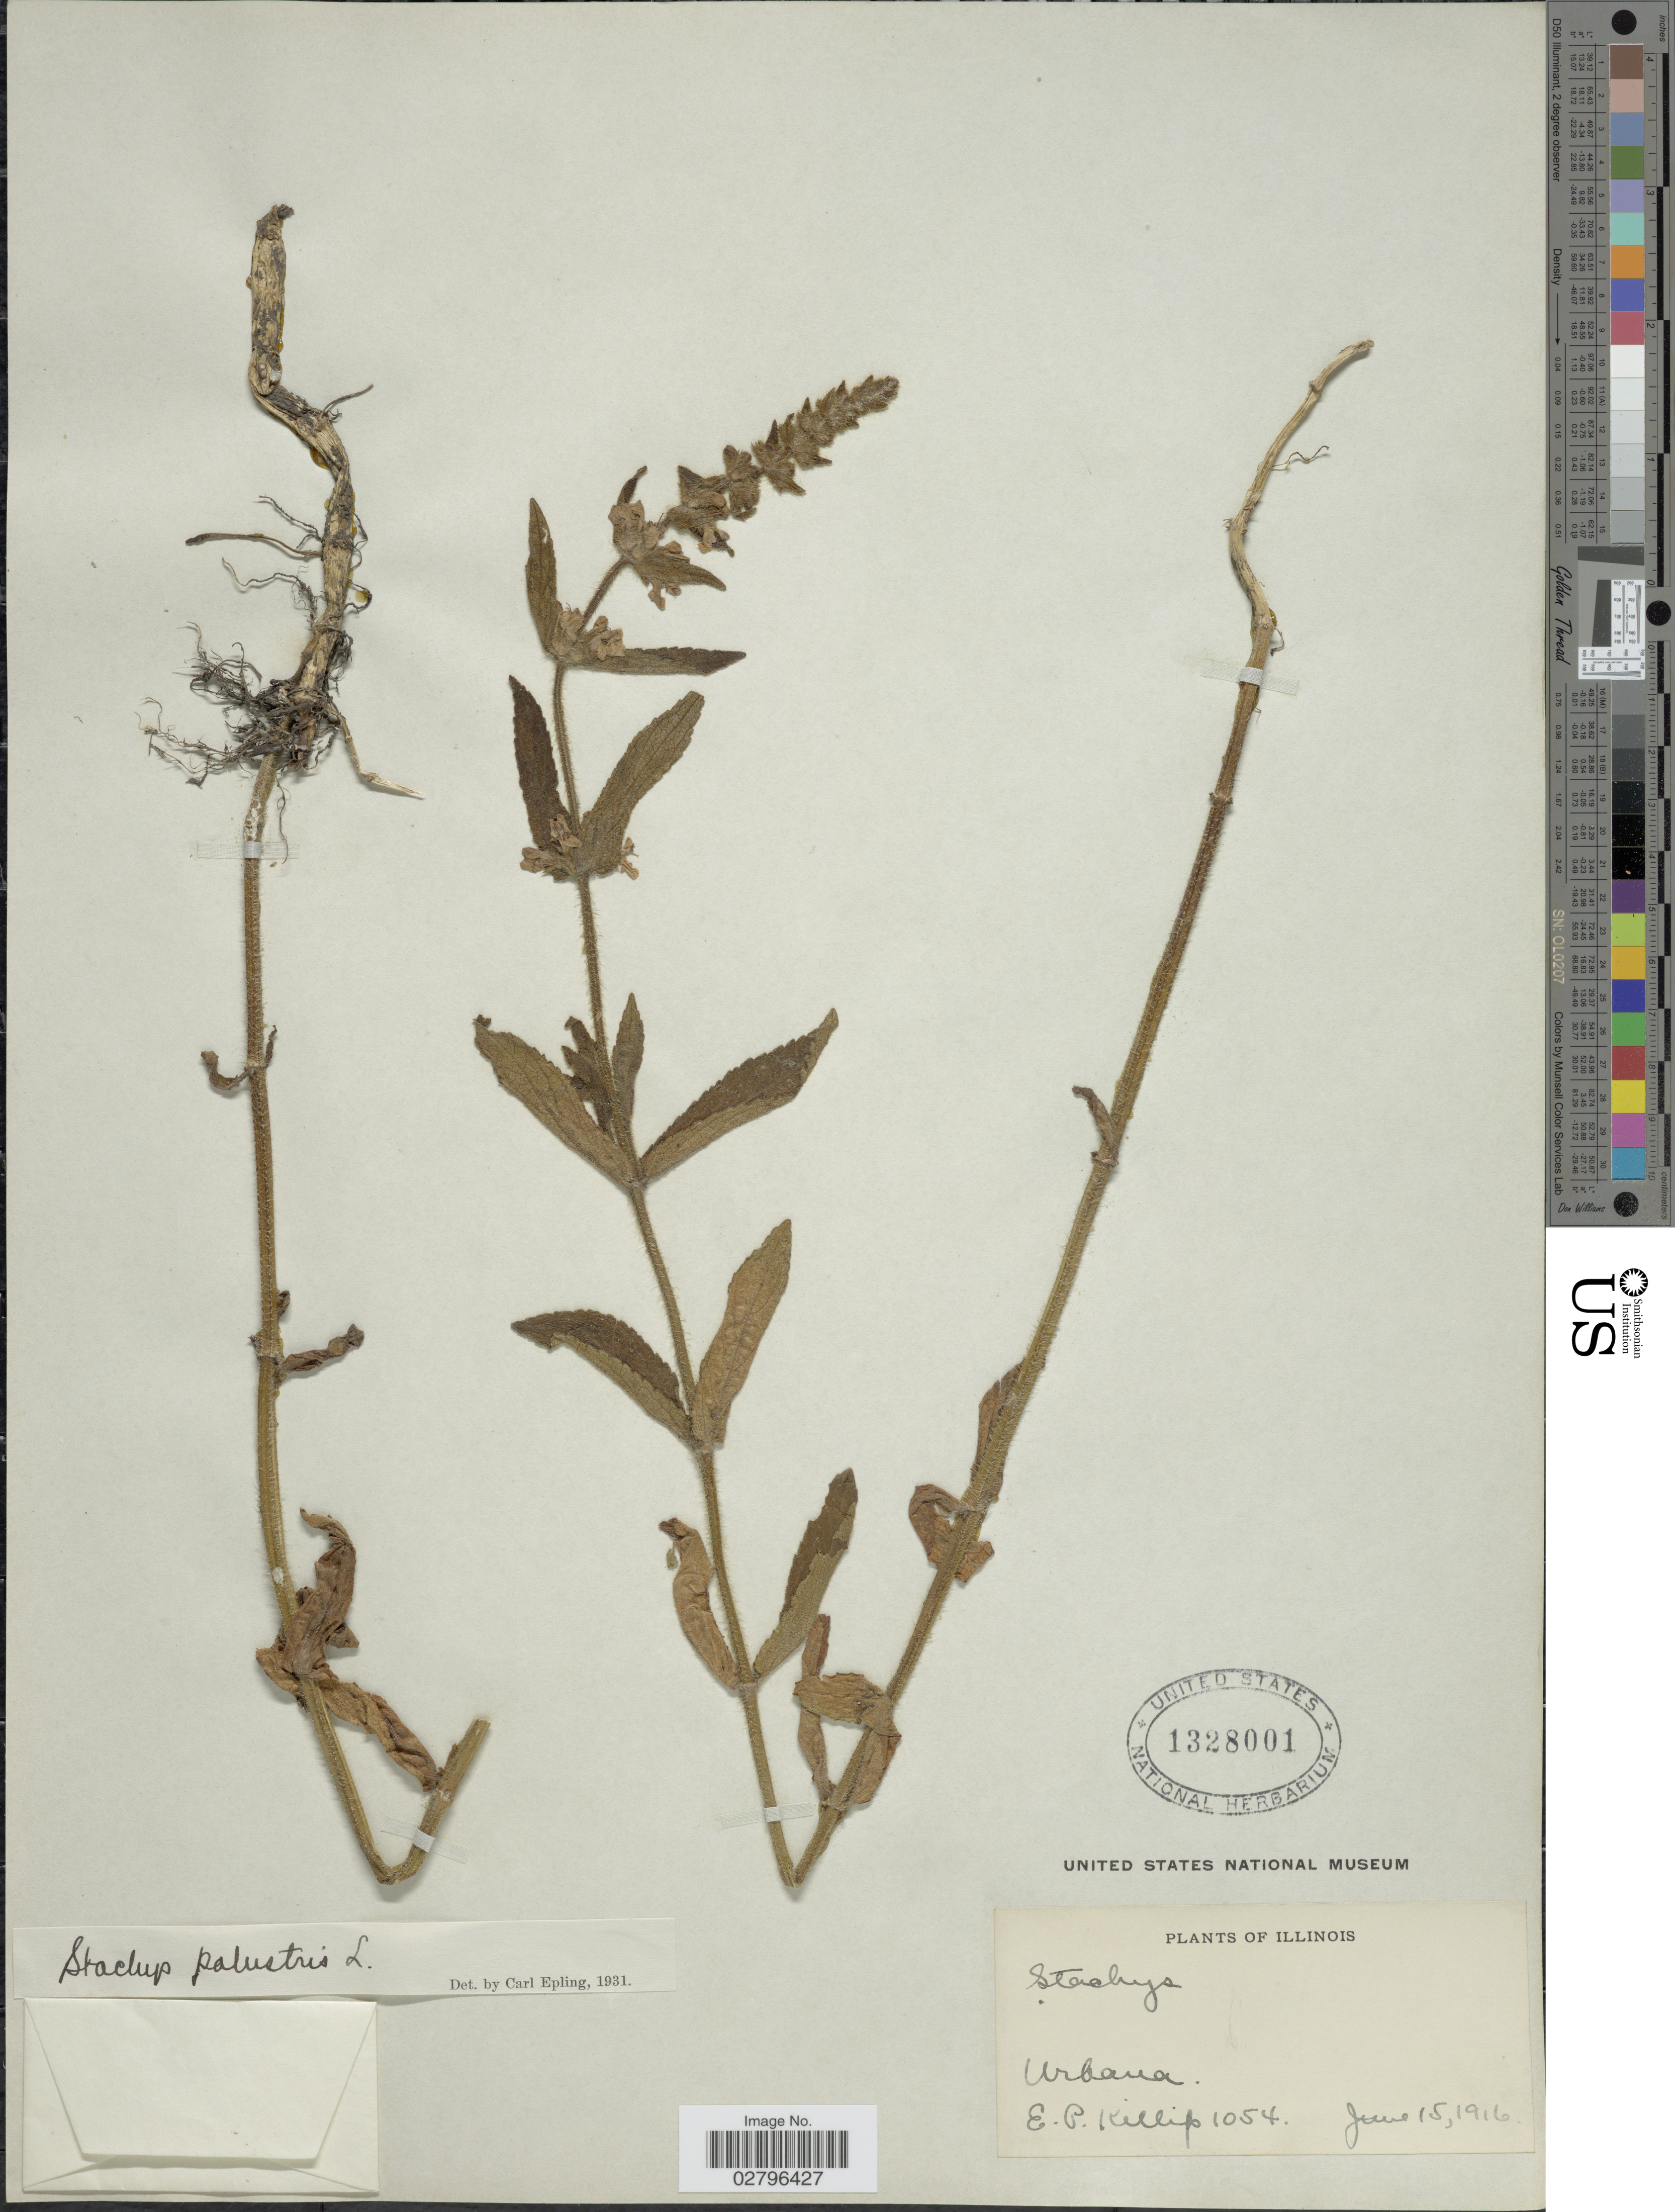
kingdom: Plantae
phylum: Tracheophyta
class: Magnoliopsida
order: Lamiales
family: Lamiaceae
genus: Stachys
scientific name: Stachys palustris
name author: L.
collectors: E. P. Killip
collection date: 1916-06-15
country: United States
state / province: Illinois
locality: Urbana.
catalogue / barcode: US 1328001